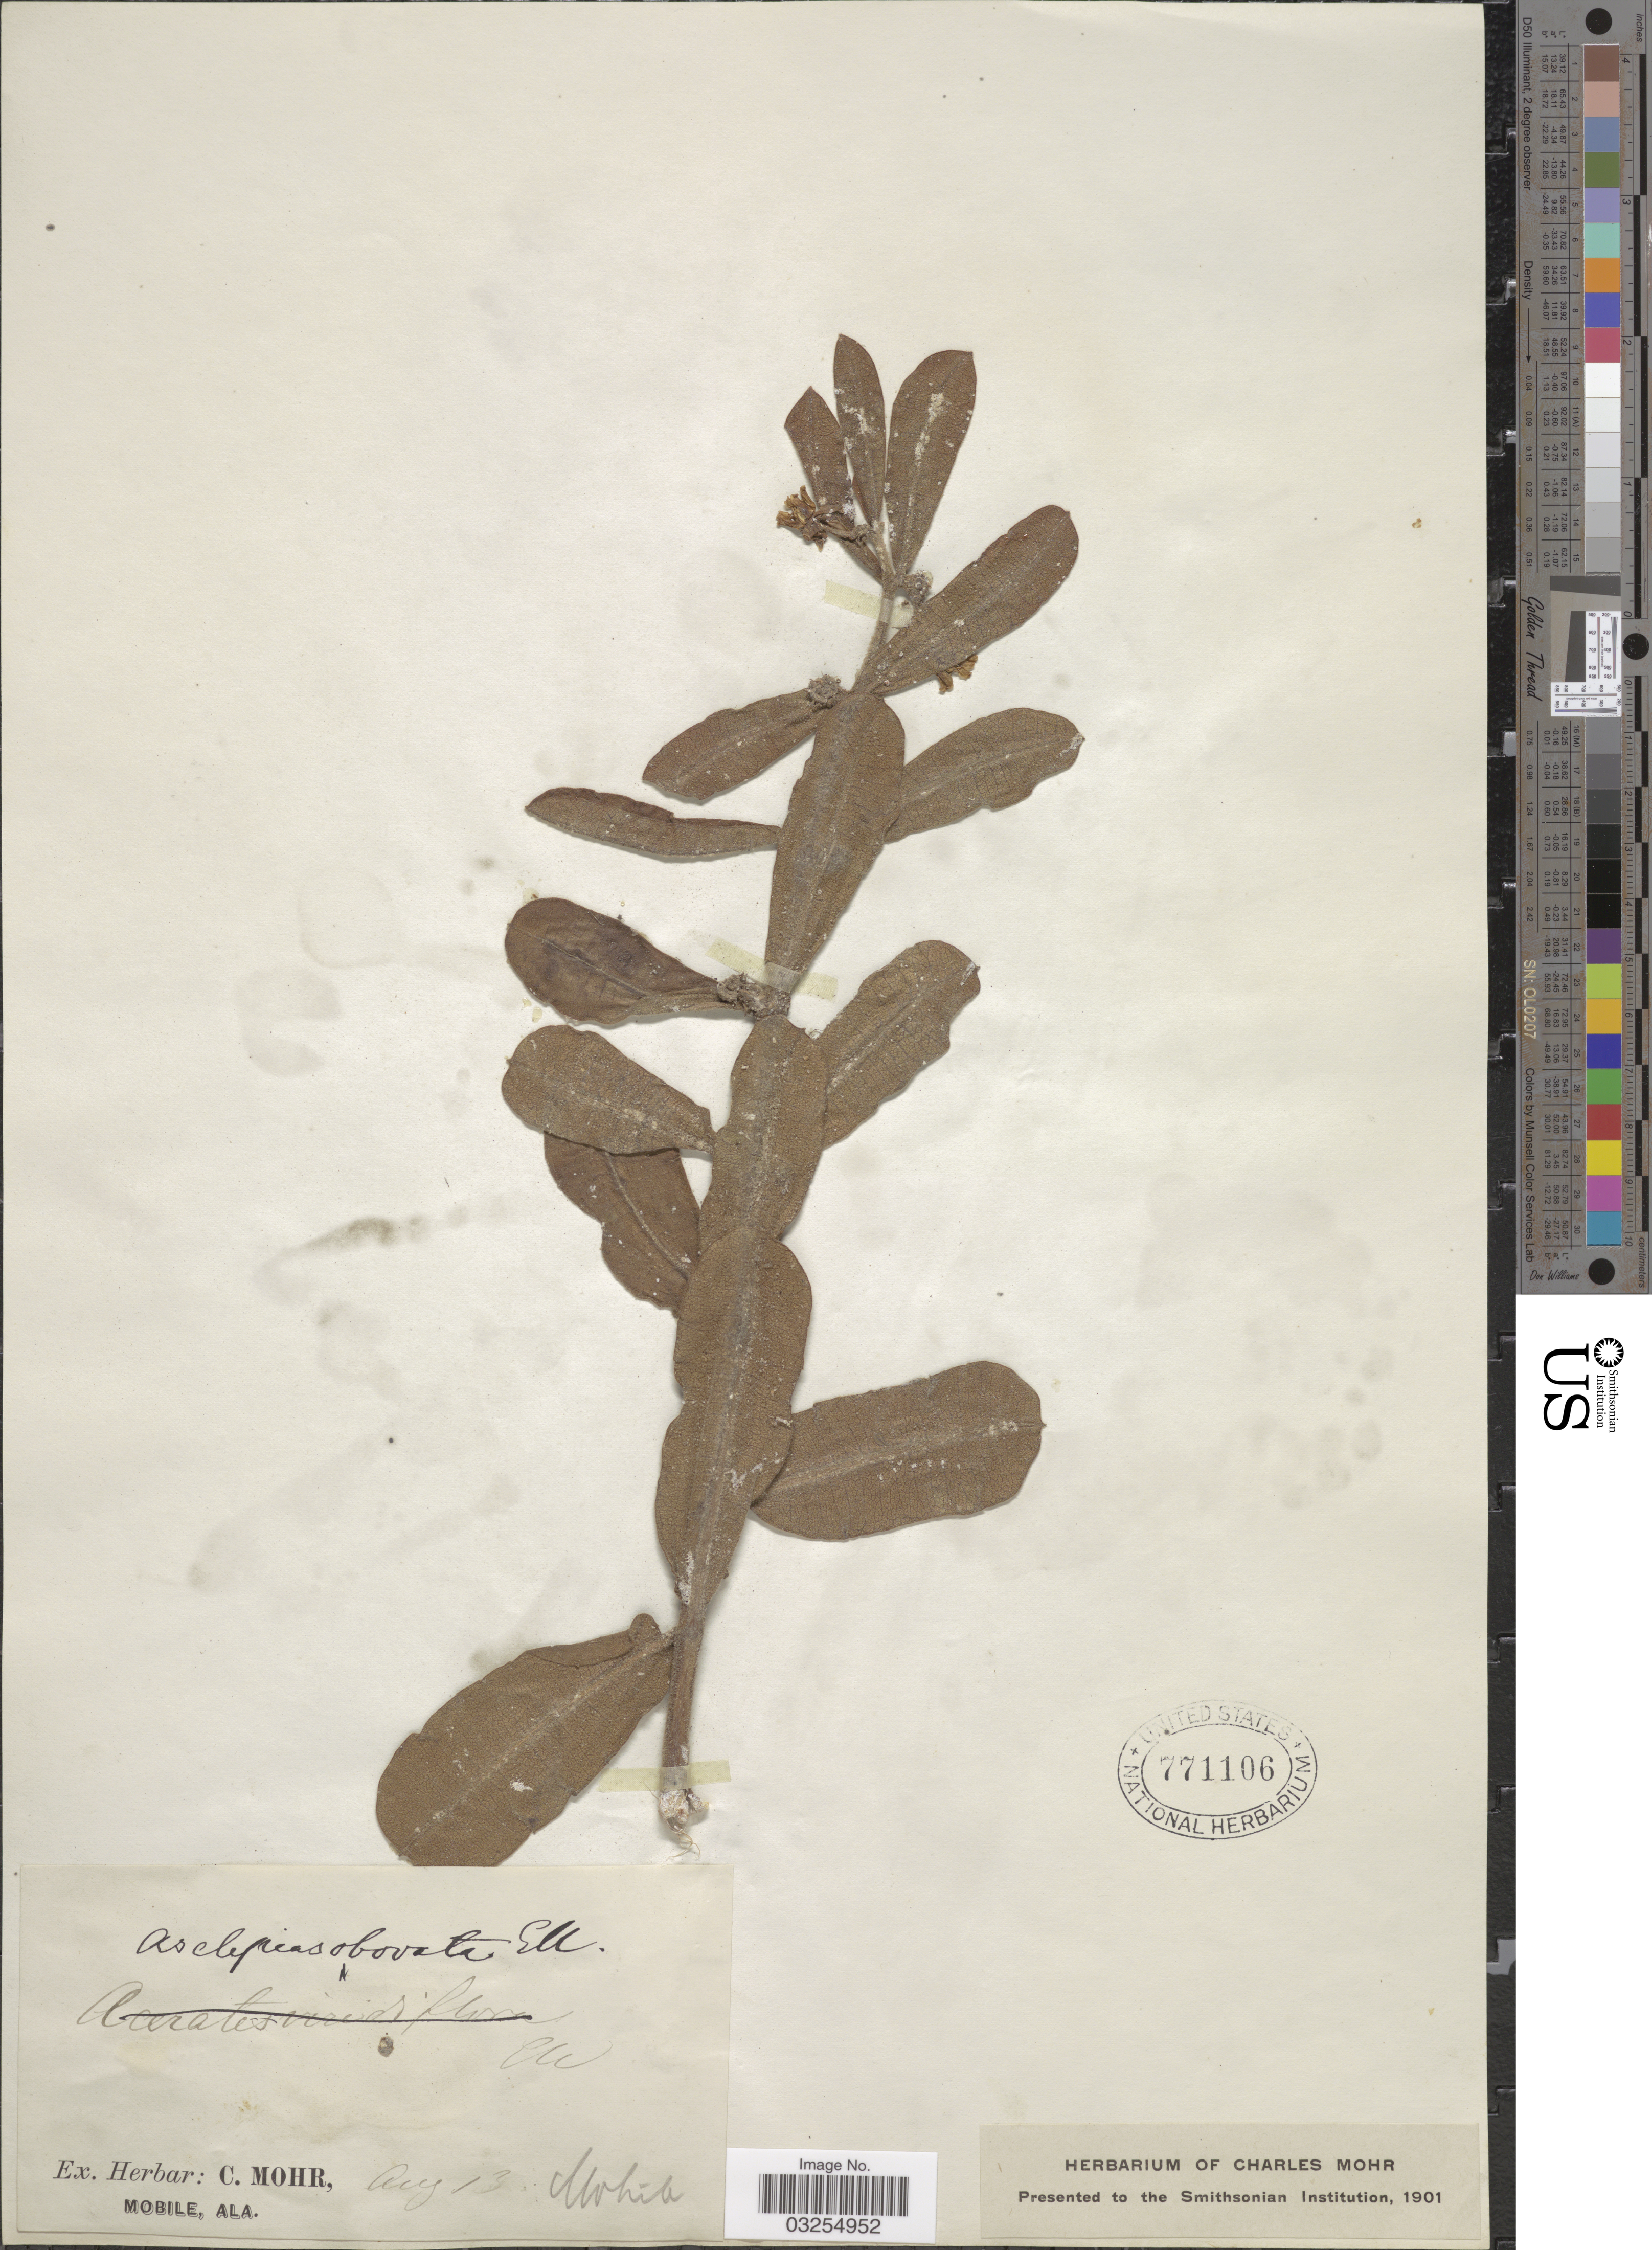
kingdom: Plantae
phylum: Tracheophyta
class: Magnoliopsida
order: Gentianales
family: Apocynaceae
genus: Asclepias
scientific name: Asclepias obovata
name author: Elliott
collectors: ex herb. C. Mohr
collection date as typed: Transcribed d/m/y: /8/13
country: United States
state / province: Alabama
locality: Mobile.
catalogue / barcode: US 771106